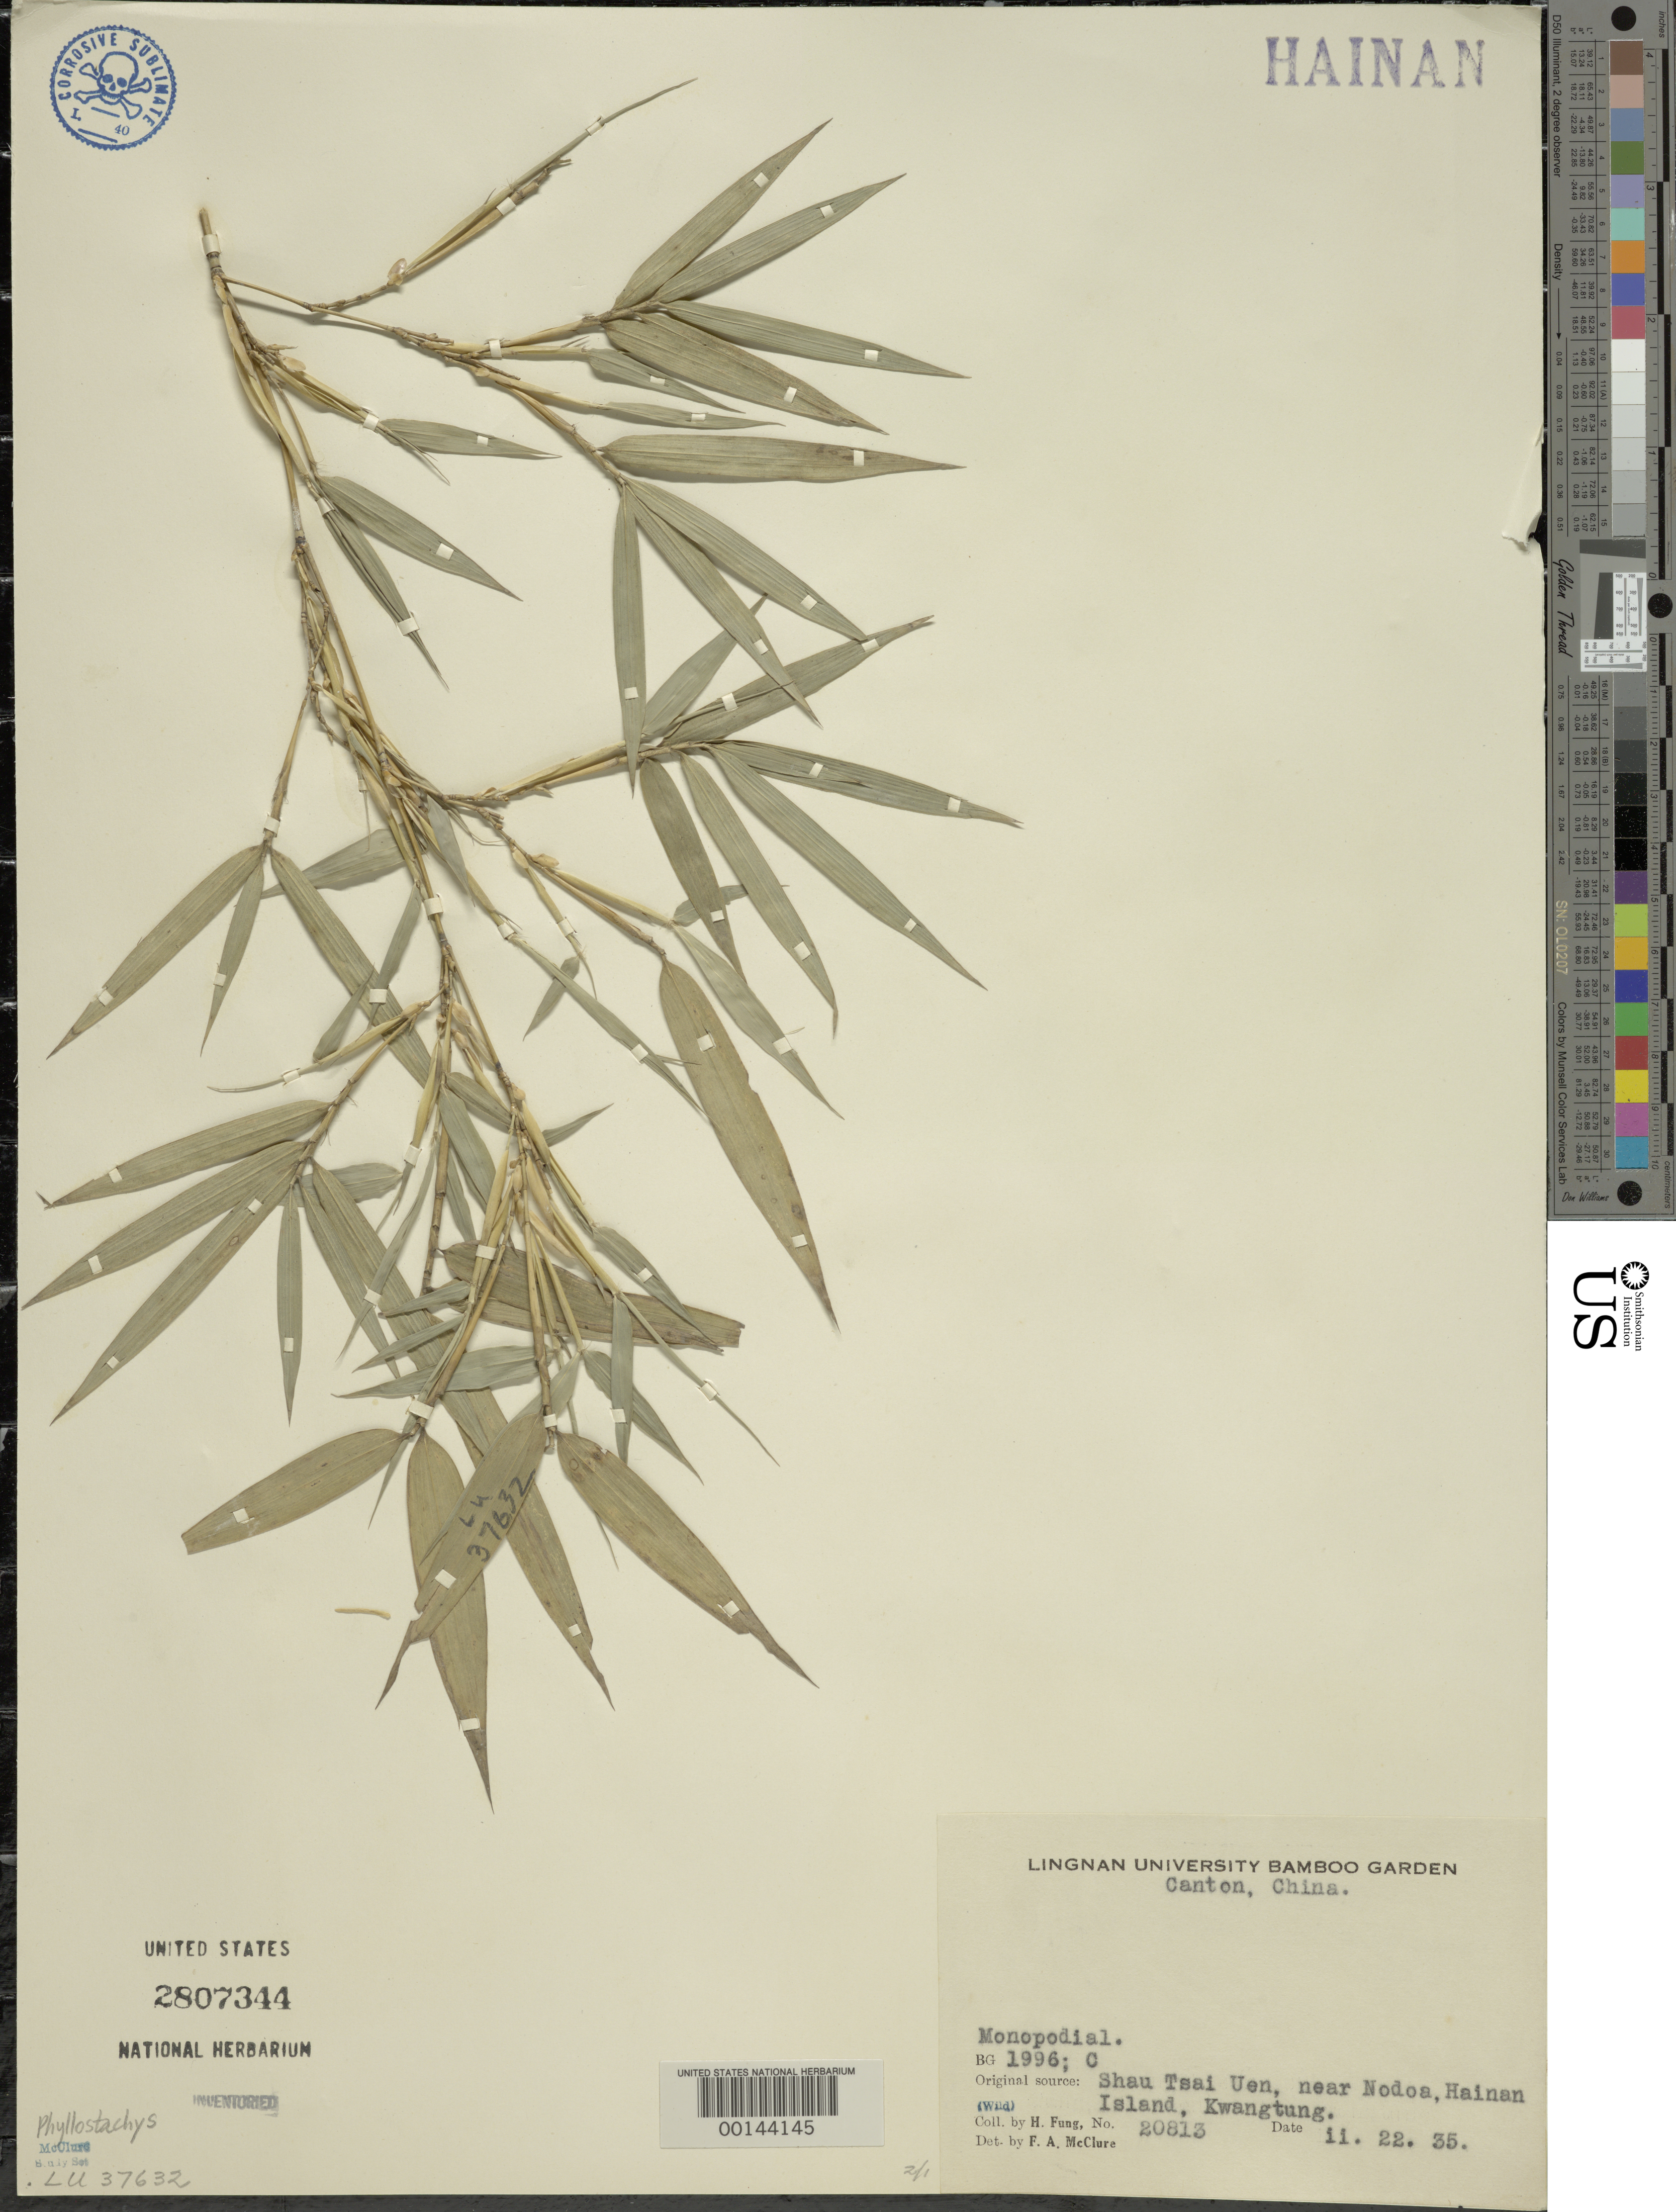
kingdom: Plantae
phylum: Tracheophyta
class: Liliopsida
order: Poales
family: Poaceae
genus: Phyllostachys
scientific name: Phyllostachys sp.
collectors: H. L. Fung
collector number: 20813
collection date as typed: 22 Feb 1935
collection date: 1935-02-22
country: China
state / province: Hainan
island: Hainan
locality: Hainan, nodoa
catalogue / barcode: US 2807344